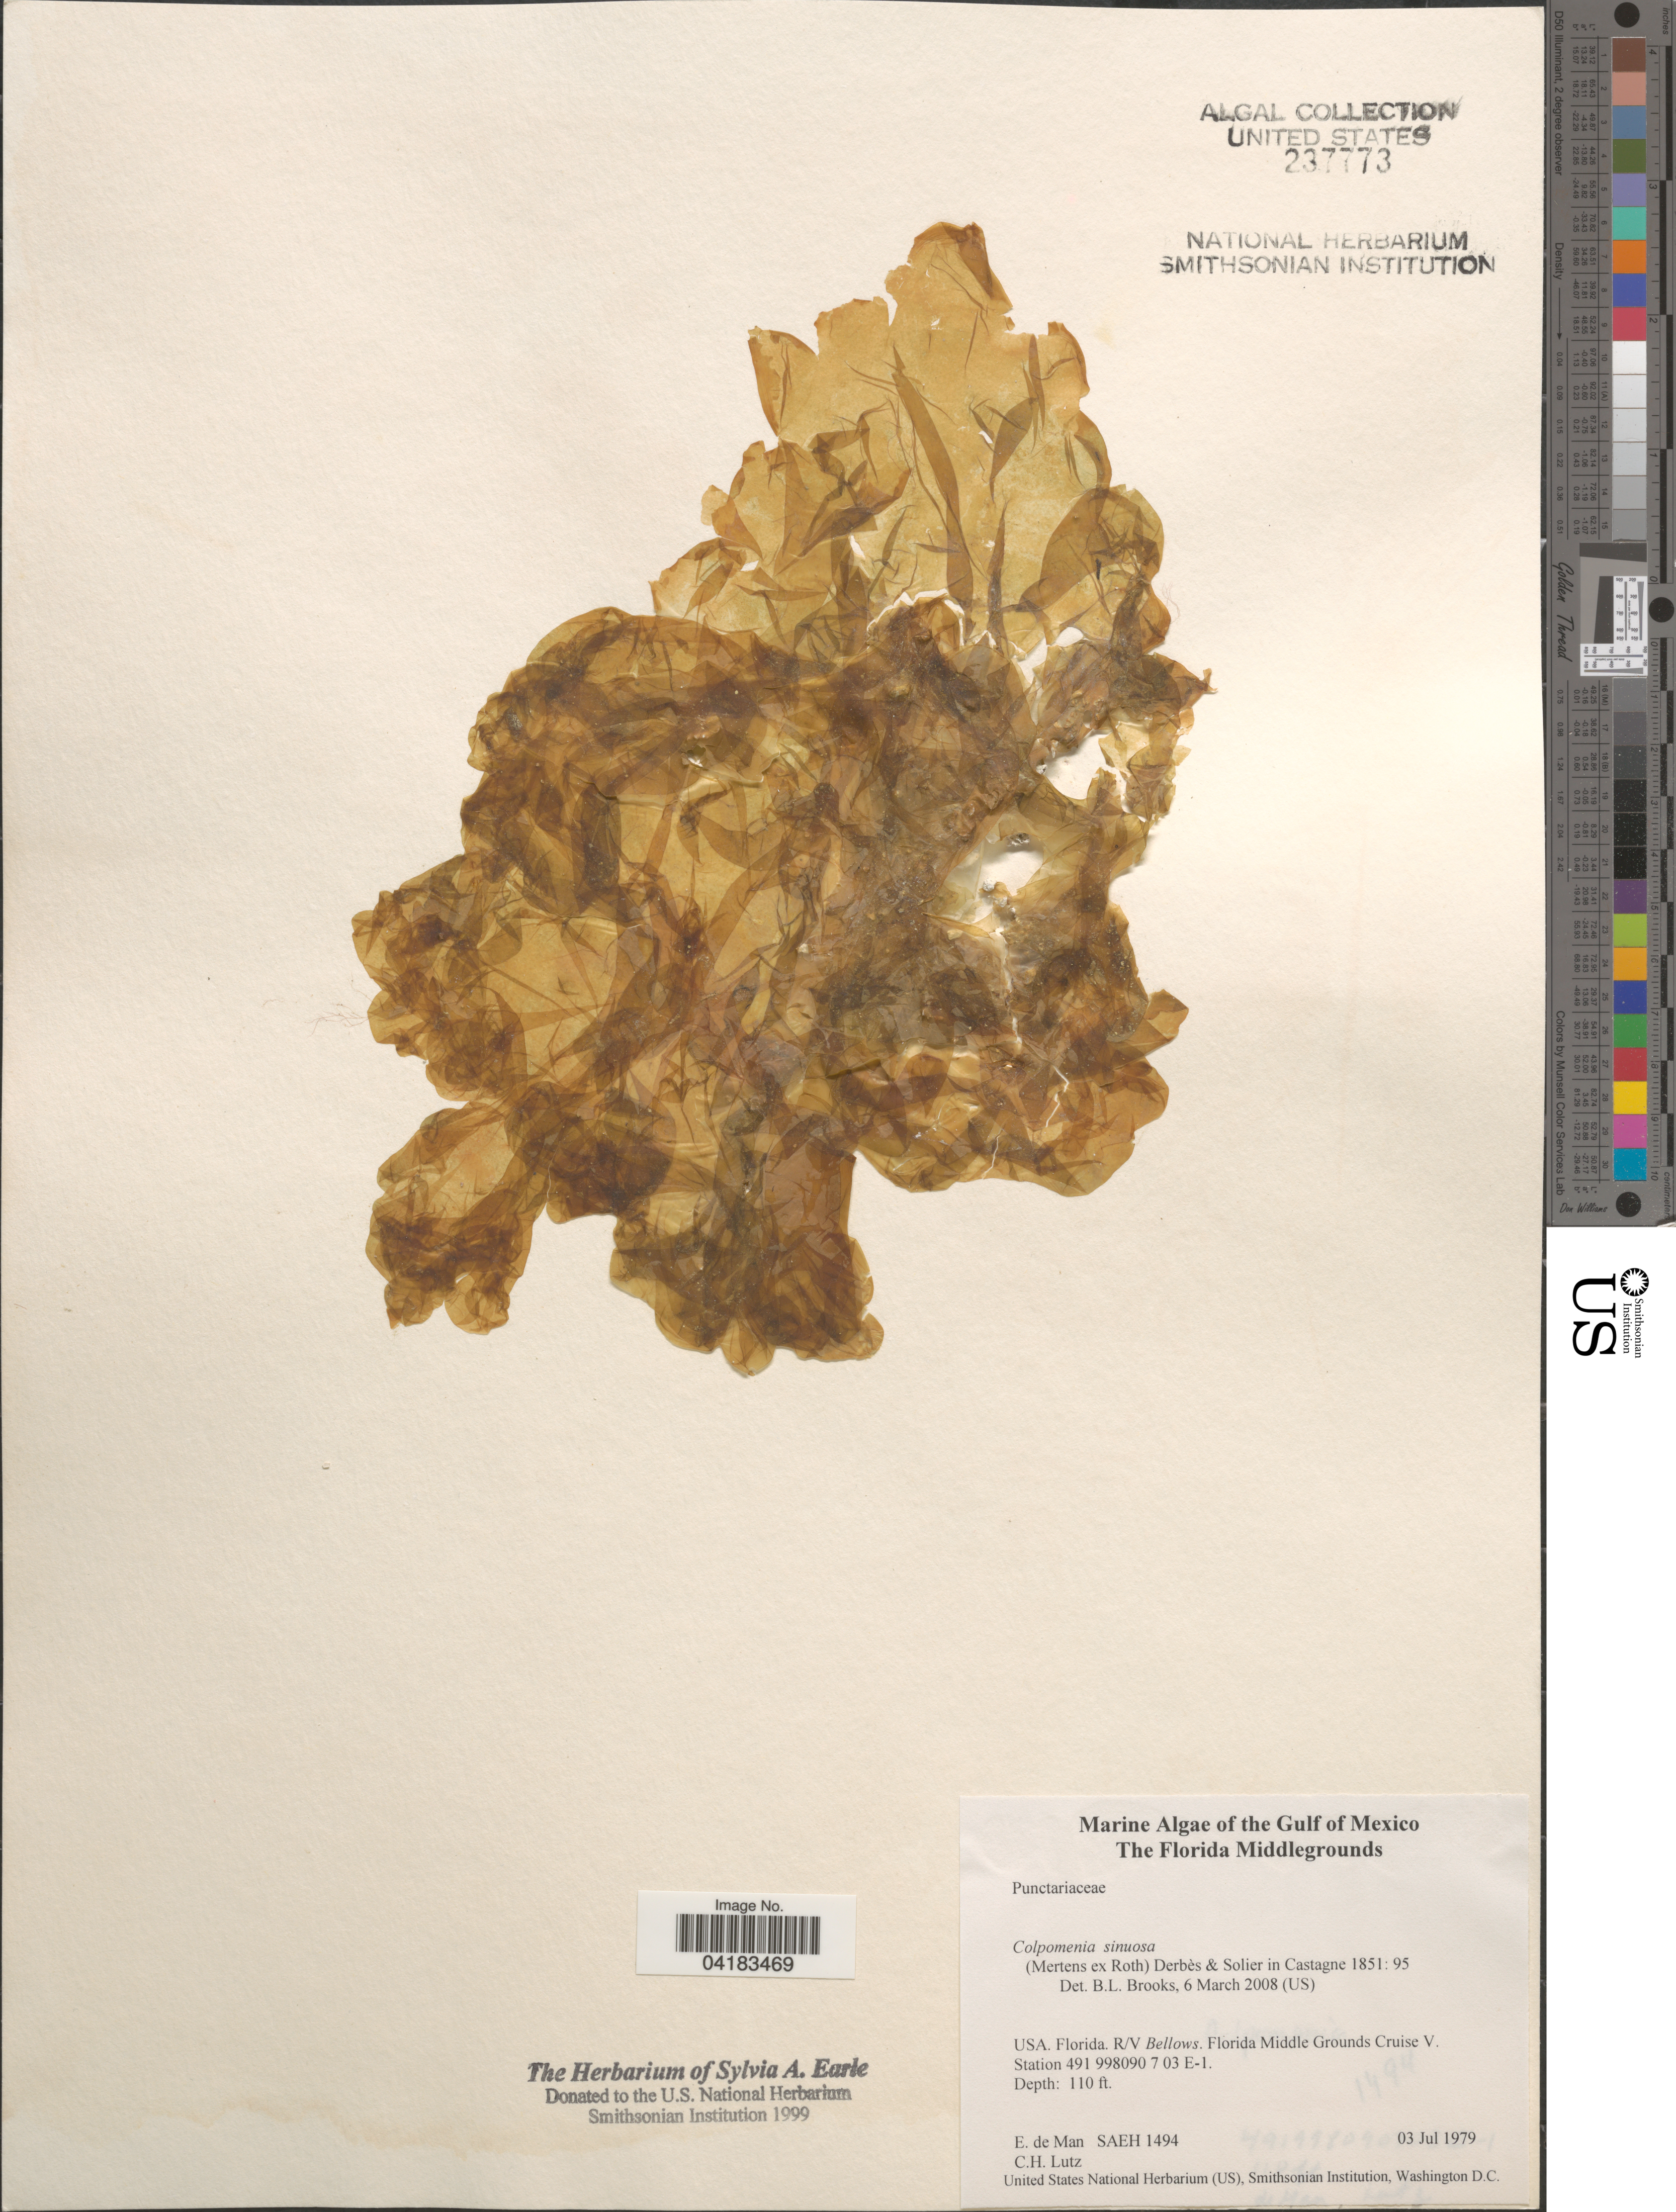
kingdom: Chromista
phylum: Ochrophyta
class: Phaeophyceae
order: Scytosiphonales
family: Scytosiphonaceae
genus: Colpomenia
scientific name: Colpomenia sinuosa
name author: (K. Mert. ex Roth) Derbes & Solier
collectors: E. de Man & C. Lutz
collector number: SAEH1494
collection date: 1979-07-03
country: United States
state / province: Florida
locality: The Gulf of Mexico. The Florida Middlegrounds. R/V Bellows. Florida Middle Grounds Cruise V. Station 491 998090 7 03 E-1.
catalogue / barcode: US 237773